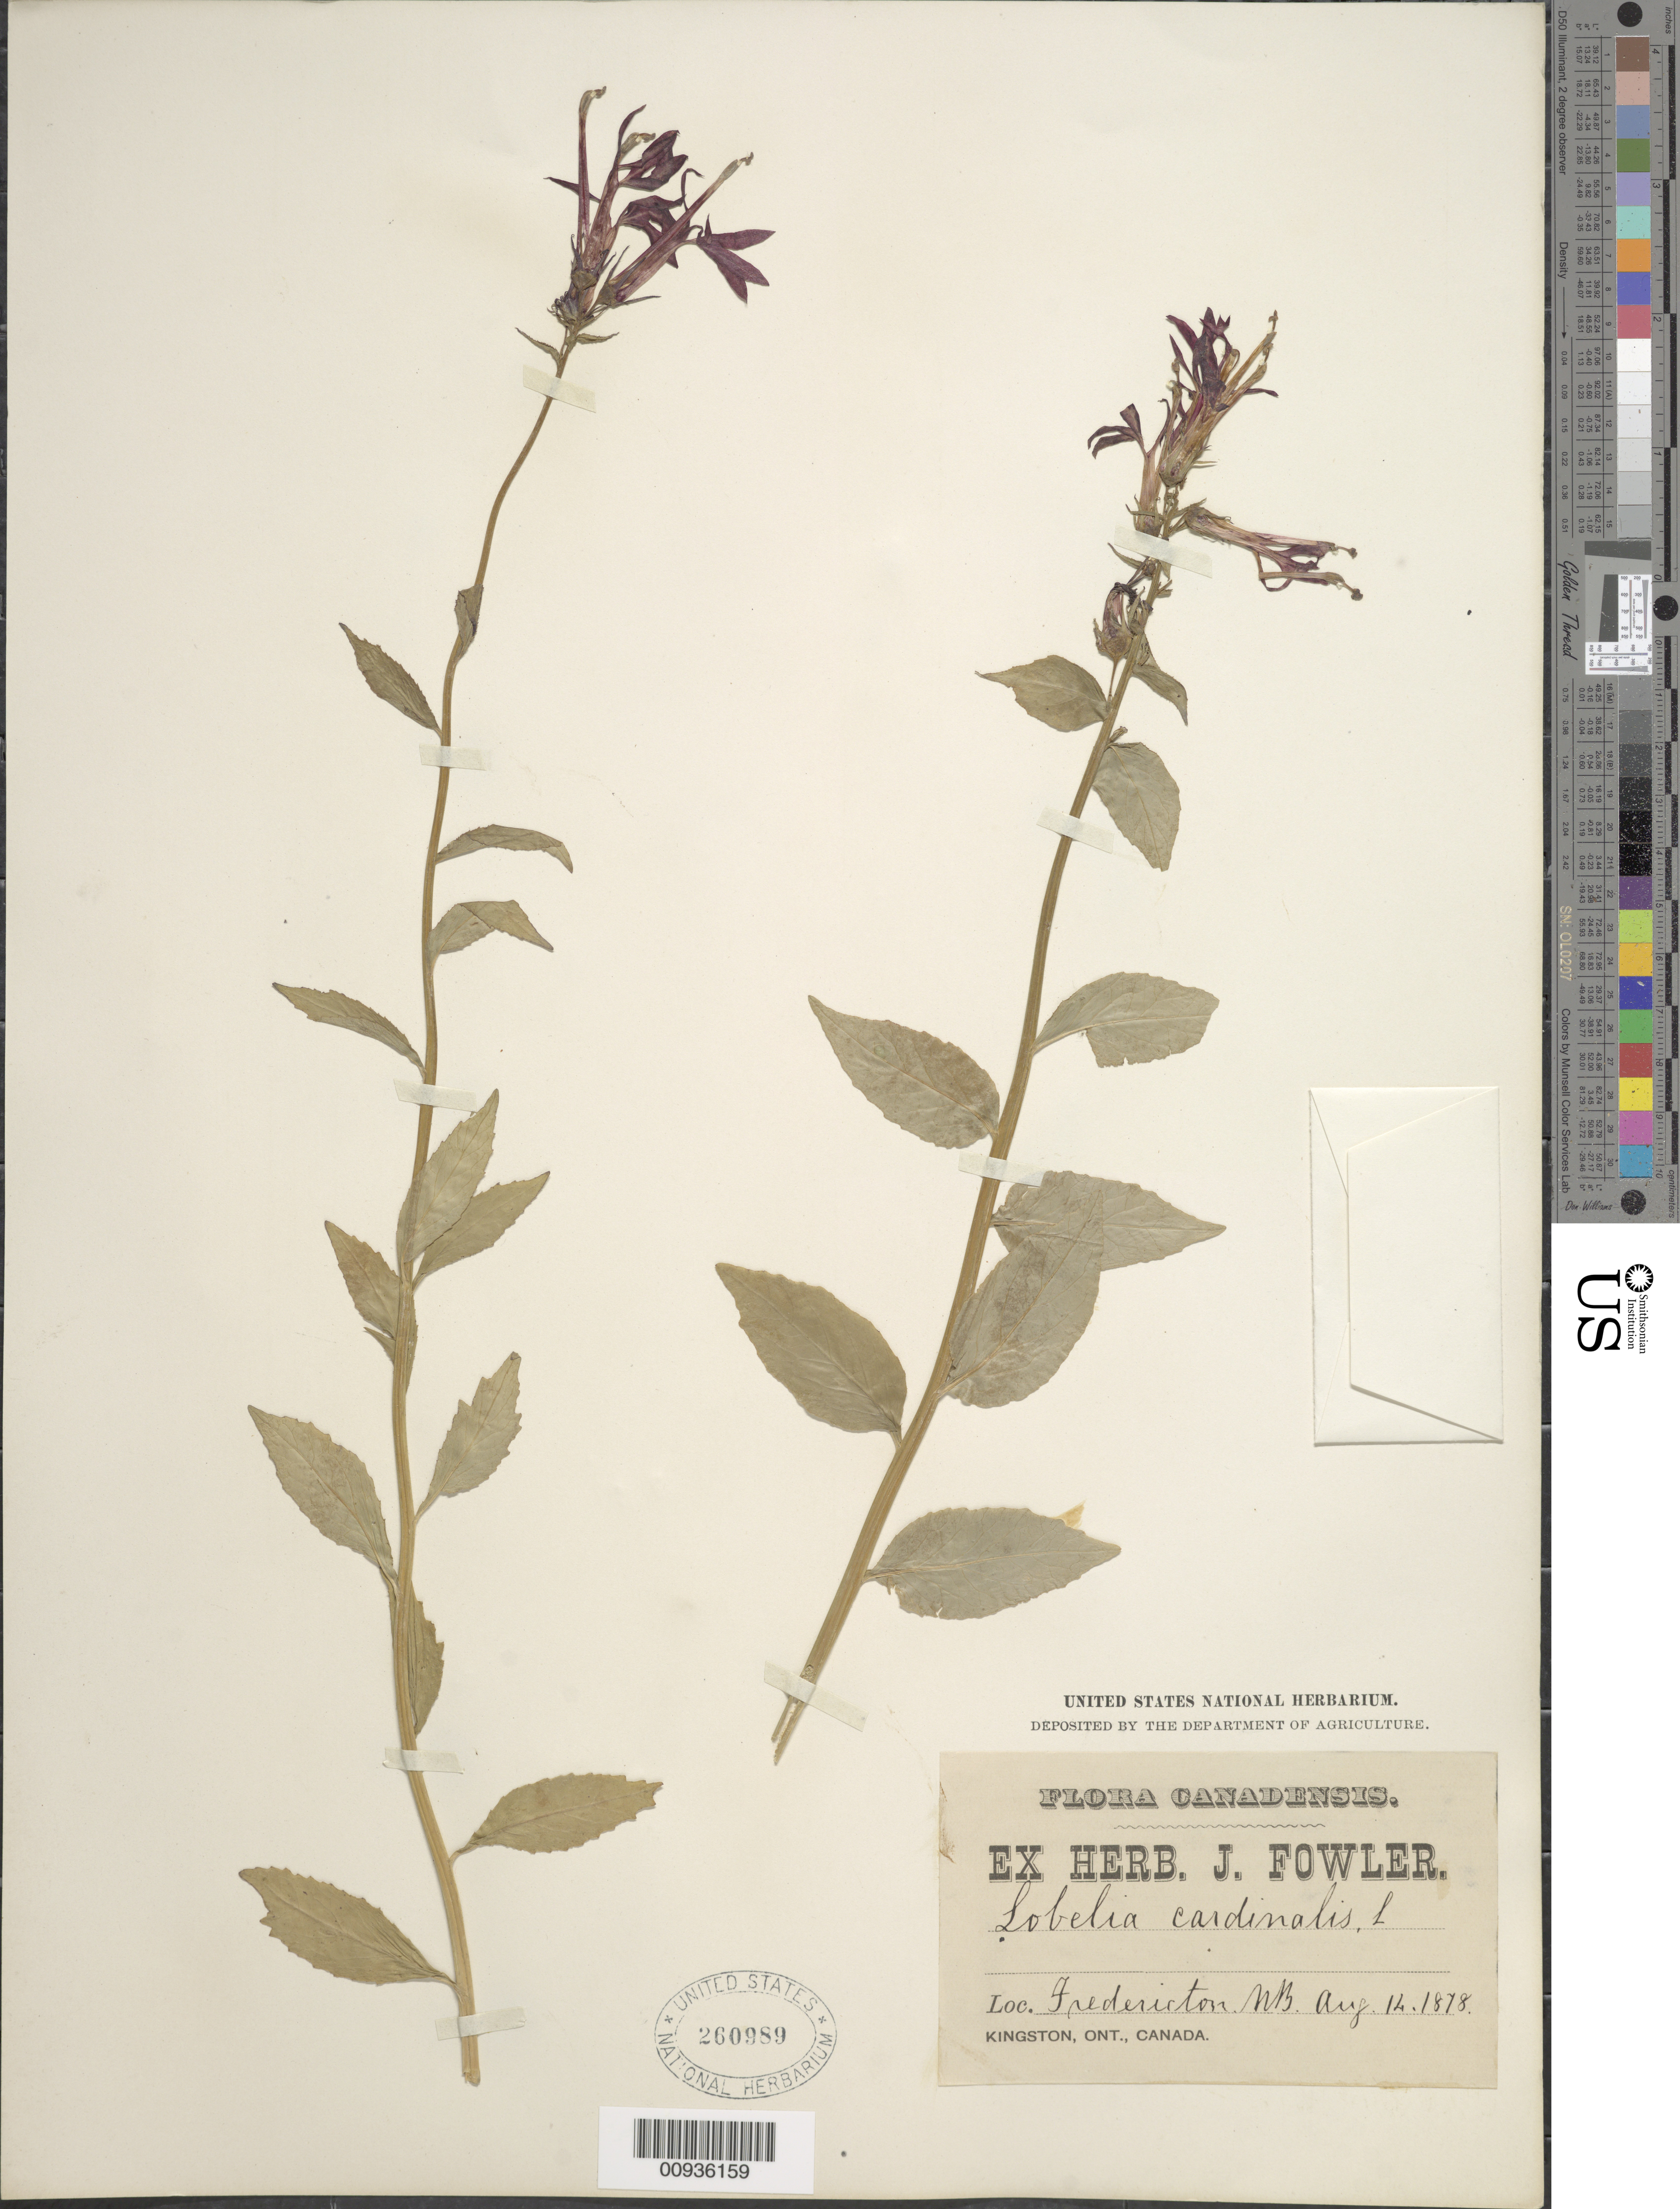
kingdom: Plantae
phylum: Tracheophyta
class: Magnoliopsida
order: Asterales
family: Campanulaceae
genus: Lobelia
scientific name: Lobelia cardinalis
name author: L.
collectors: ex herb. J. Fowler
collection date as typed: Aug. 14, 1878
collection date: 1878-08-14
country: Canada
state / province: New Brunswick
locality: Fredericton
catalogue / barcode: US 260989